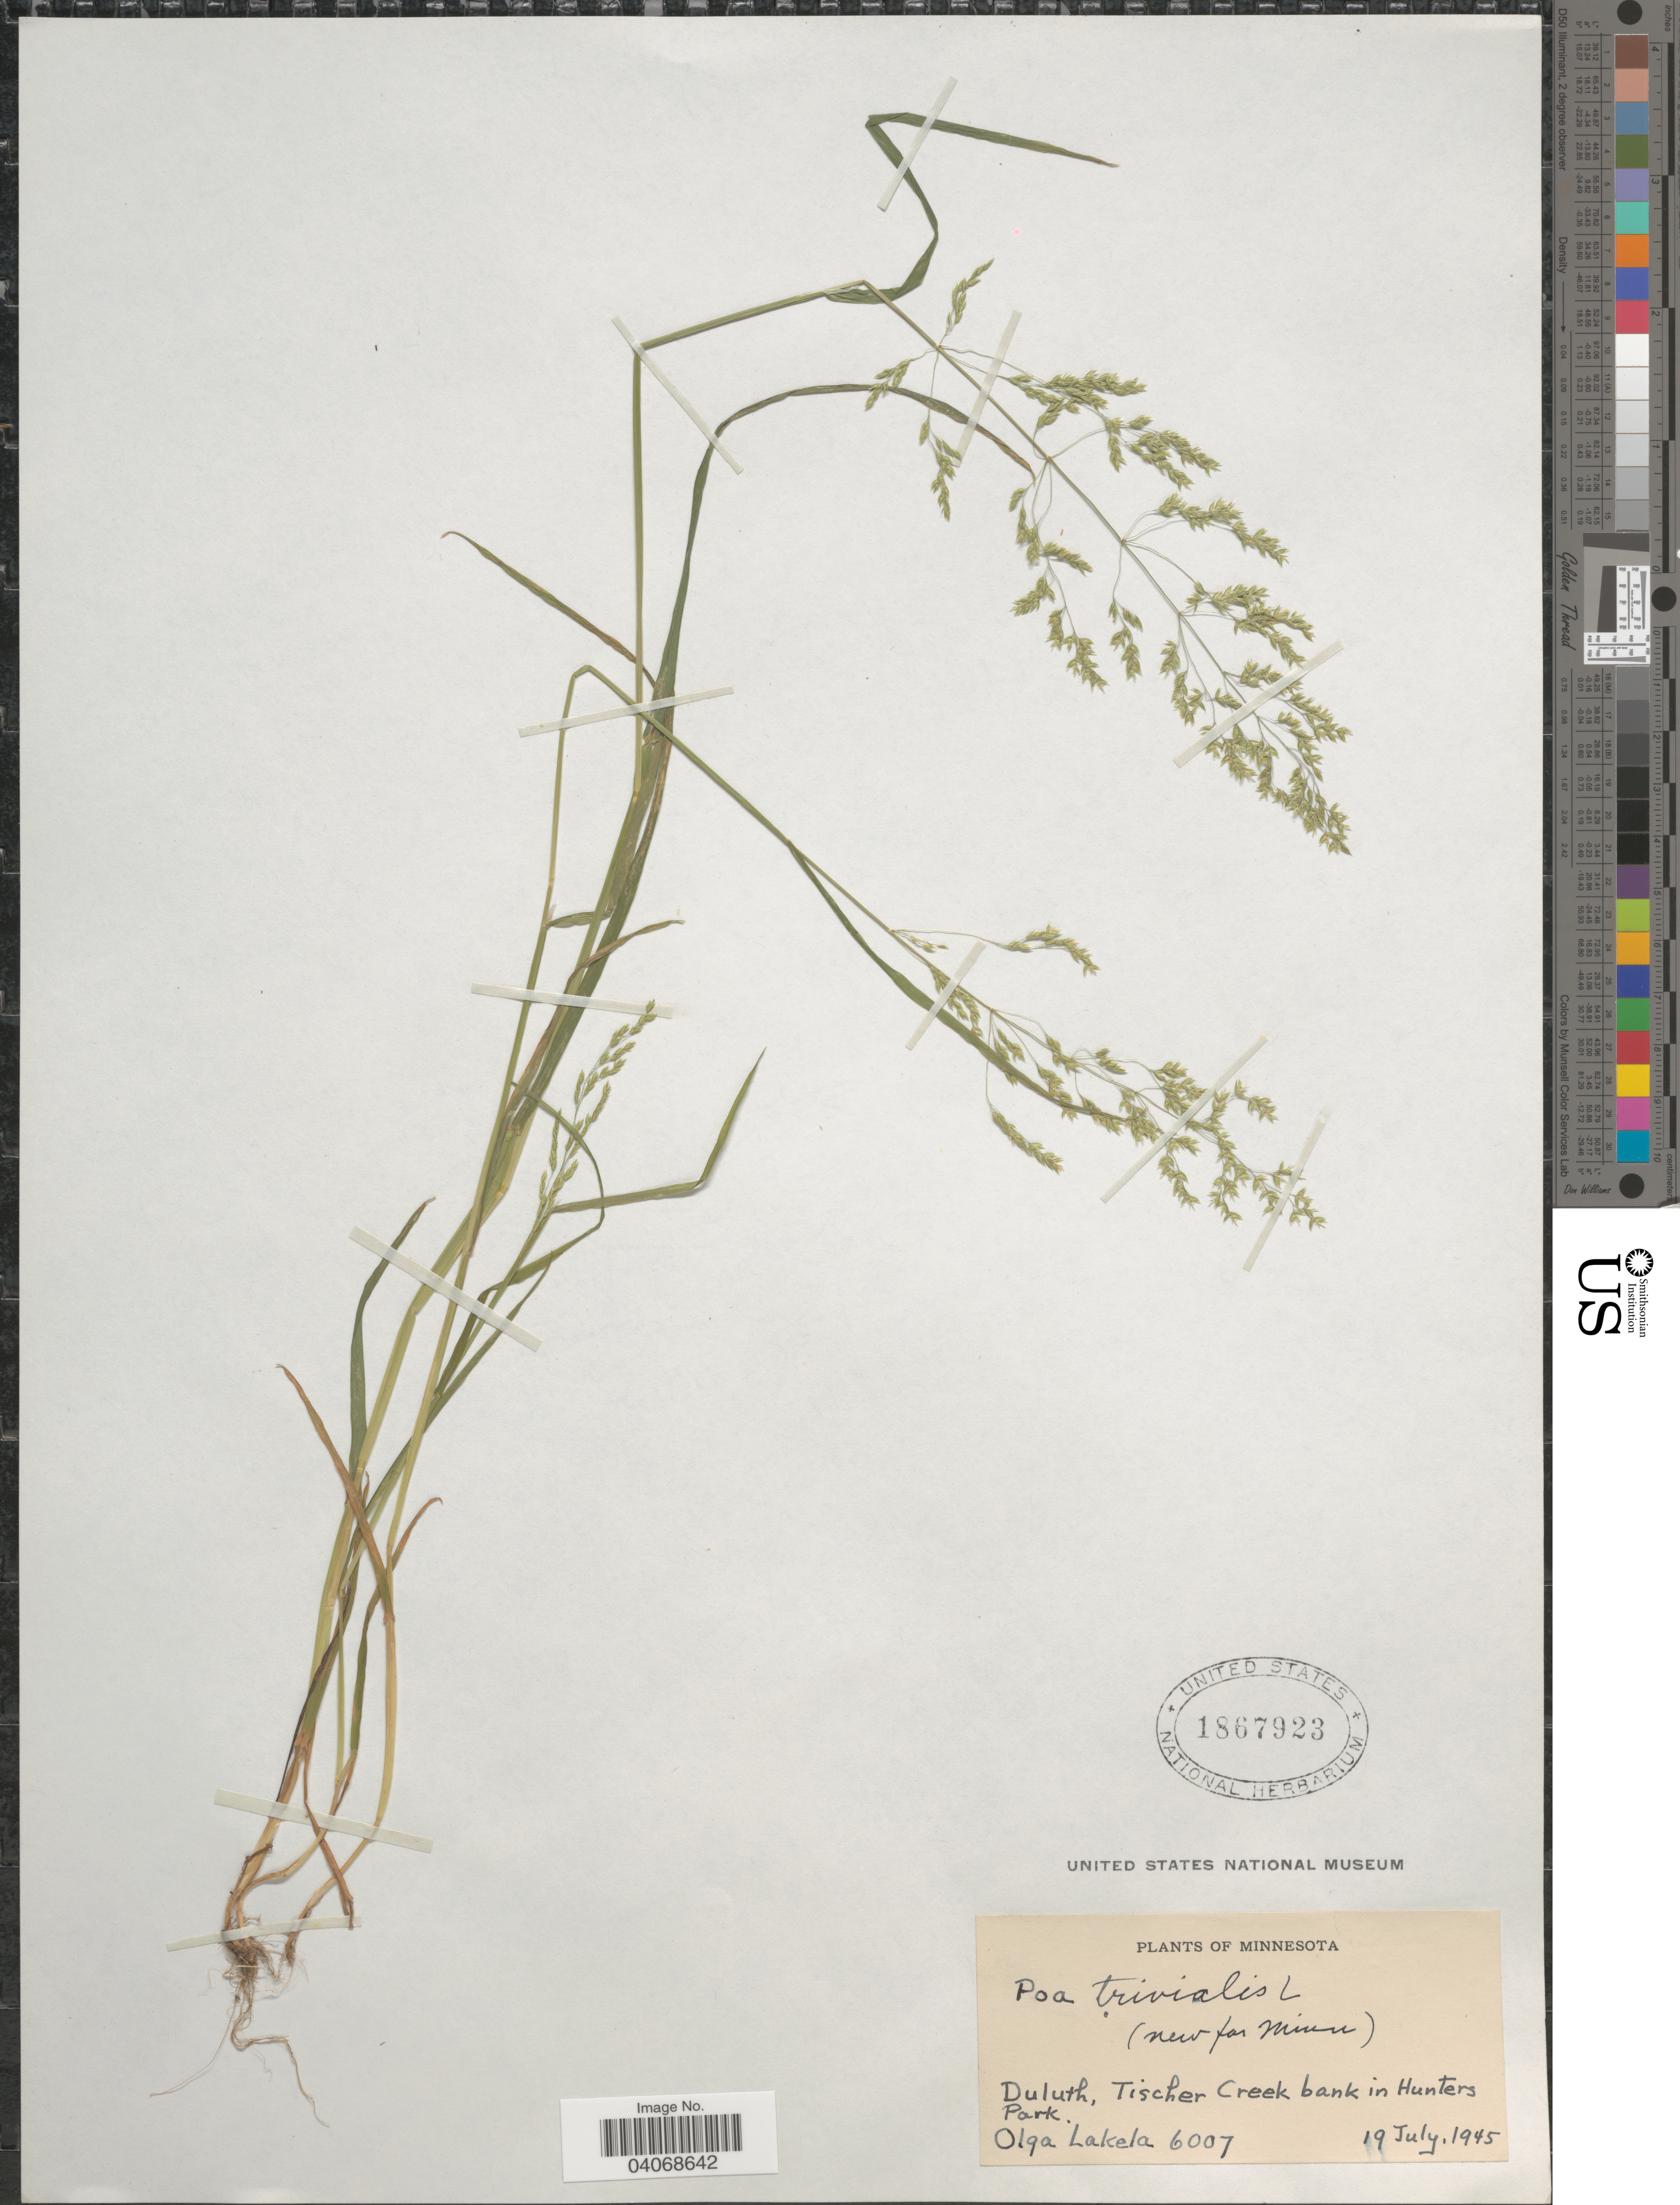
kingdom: Plantae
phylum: Tracheophyta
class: Liliopsida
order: Poales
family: Poaceae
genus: Poa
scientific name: Poa trivialis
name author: L.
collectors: O. K. Lakela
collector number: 6007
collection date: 1945-07-19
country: United States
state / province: Minnesota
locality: Duluth, Tischer Creek bank in Hunters Park.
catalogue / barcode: US 1867923